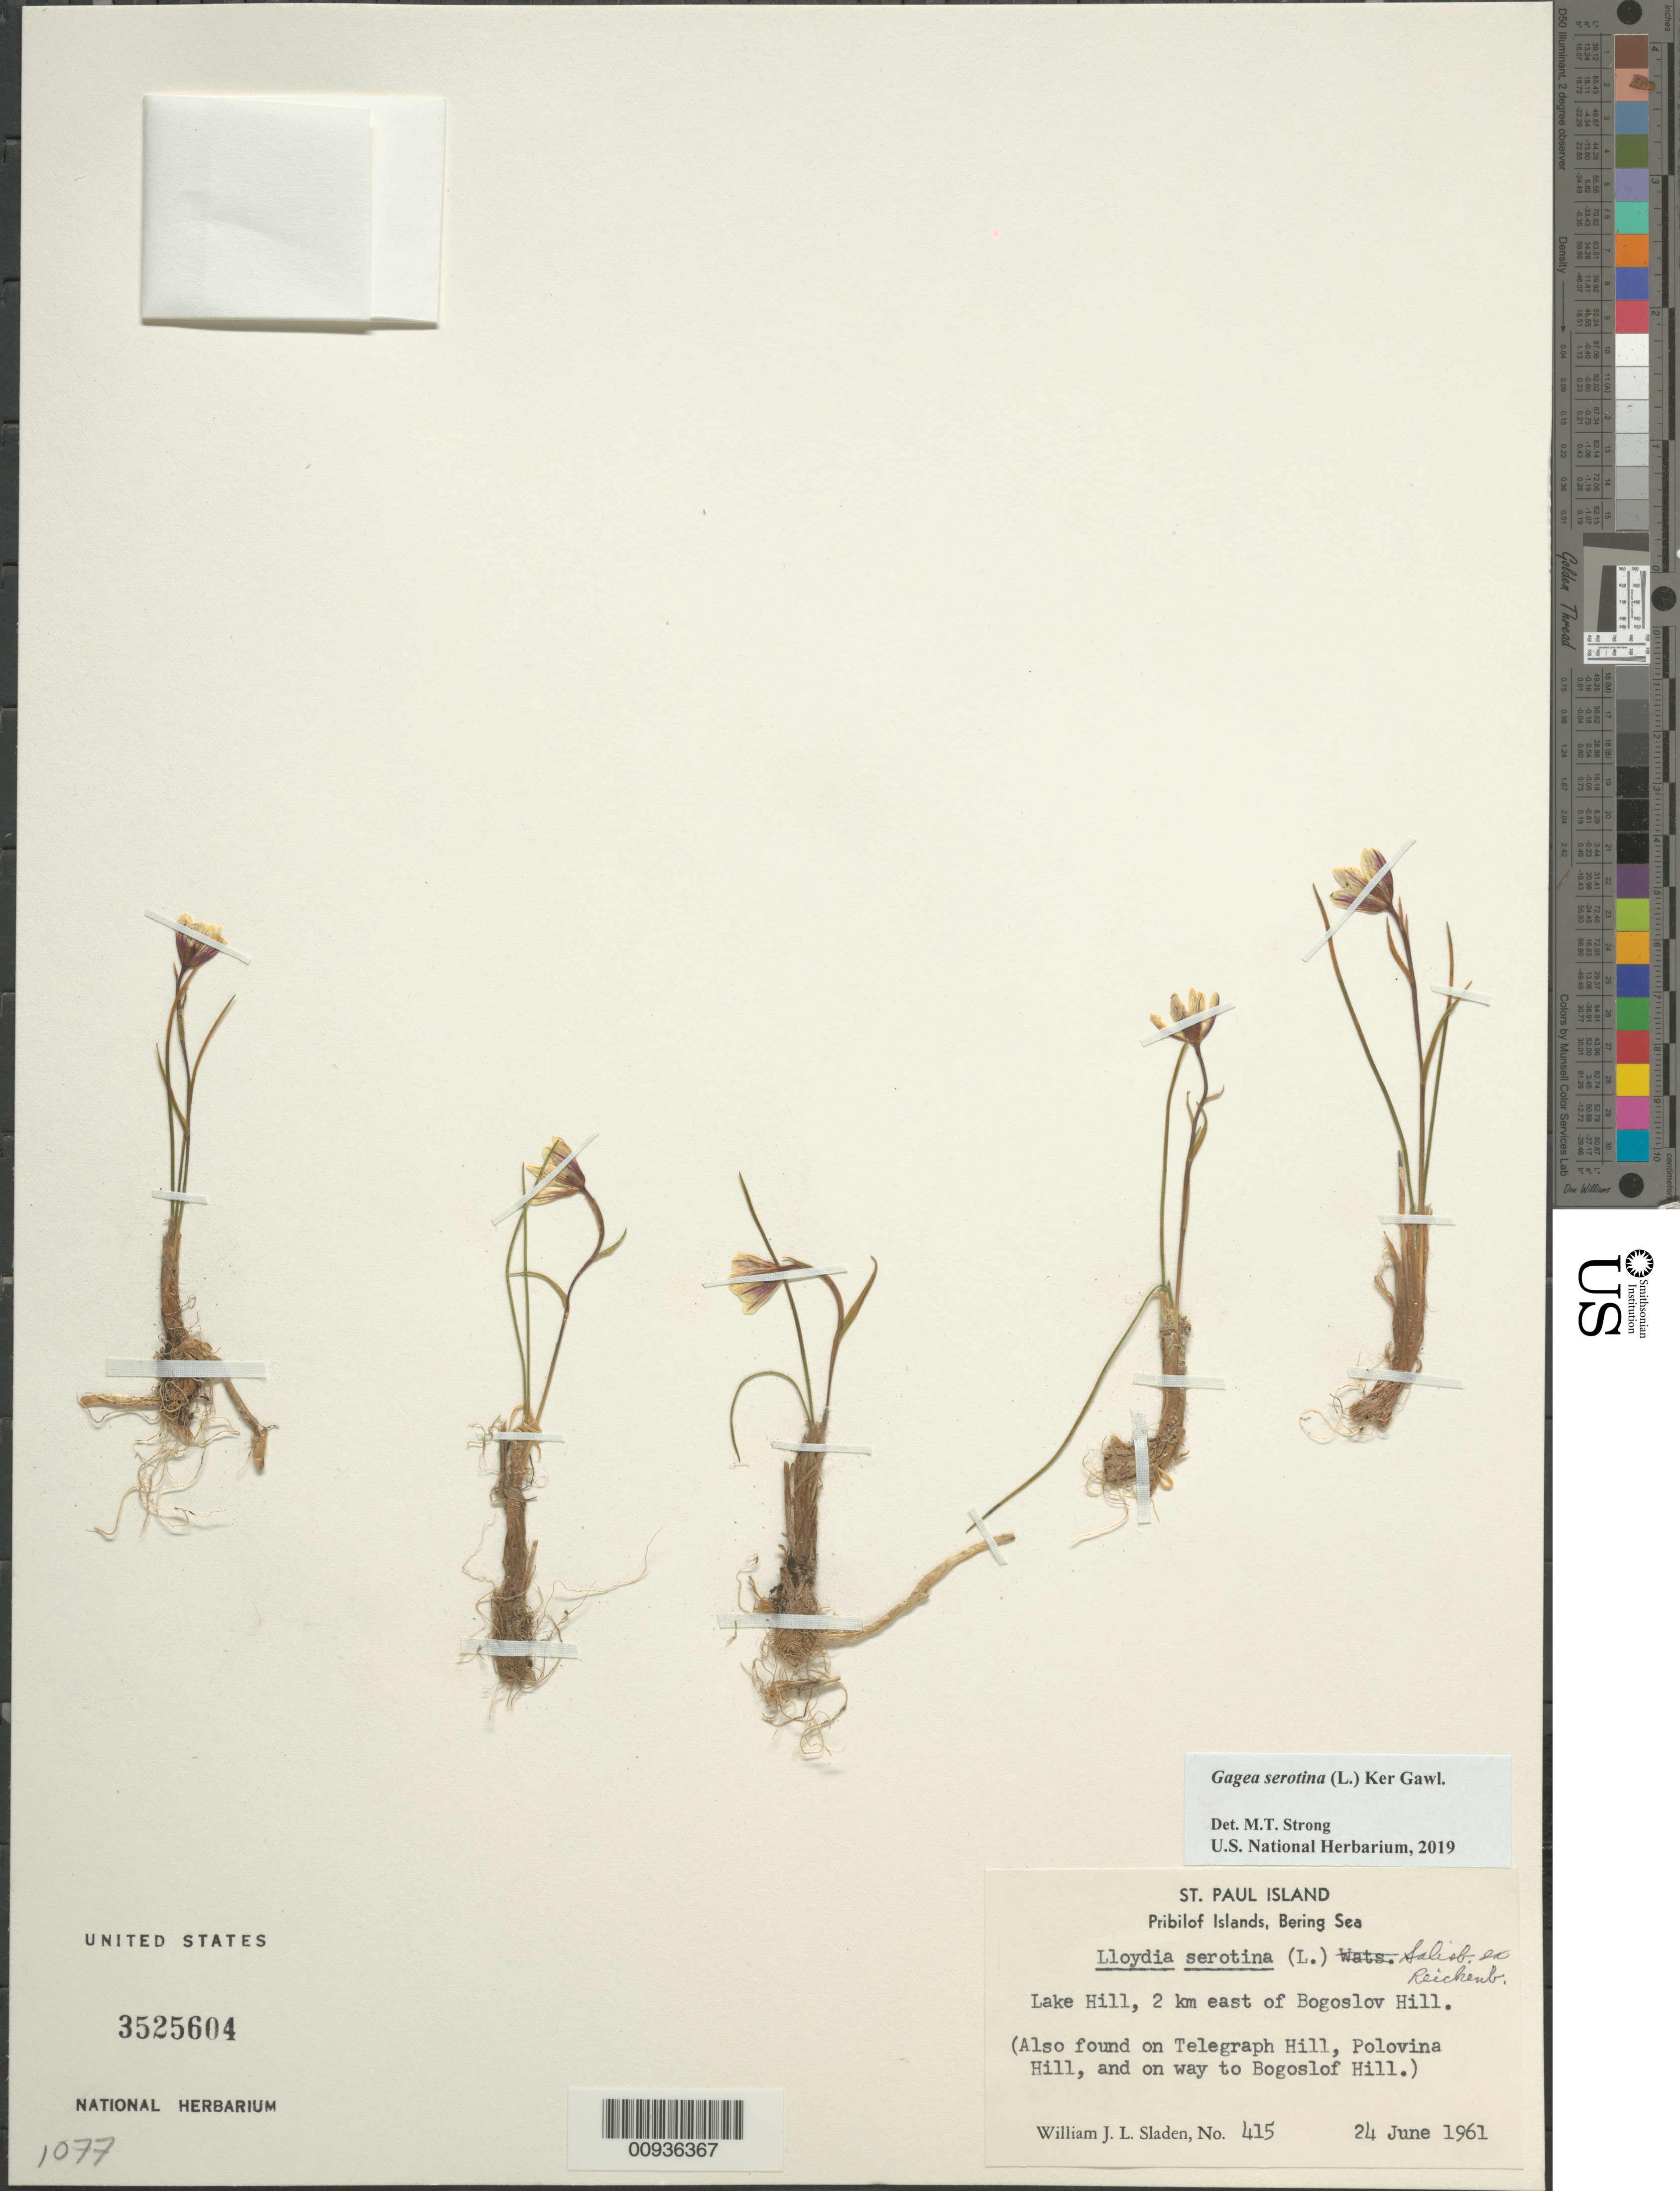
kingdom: Plantae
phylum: Tracheophyta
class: Liliopsida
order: Liliales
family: Liliaceae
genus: Gagea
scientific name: Gagea serotina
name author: (L.) Ker Gawl.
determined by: Strong, Mark T., (BOT), Smithsonian Institution - National Museum of Natural History (UNITED STATES)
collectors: W. Sladen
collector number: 415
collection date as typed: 24 Jun 1961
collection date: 1961-06-24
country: United States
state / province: Alaska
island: St. Paul Island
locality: St. Paul Island. Lake Hill, 2 km east of Bogoslov Hill. (Also found on Telegraph Hill, Polovina Hill, and on way to Bogoslof Hill.), Bering Sea, Pribilof Islands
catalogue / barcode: US 3525604